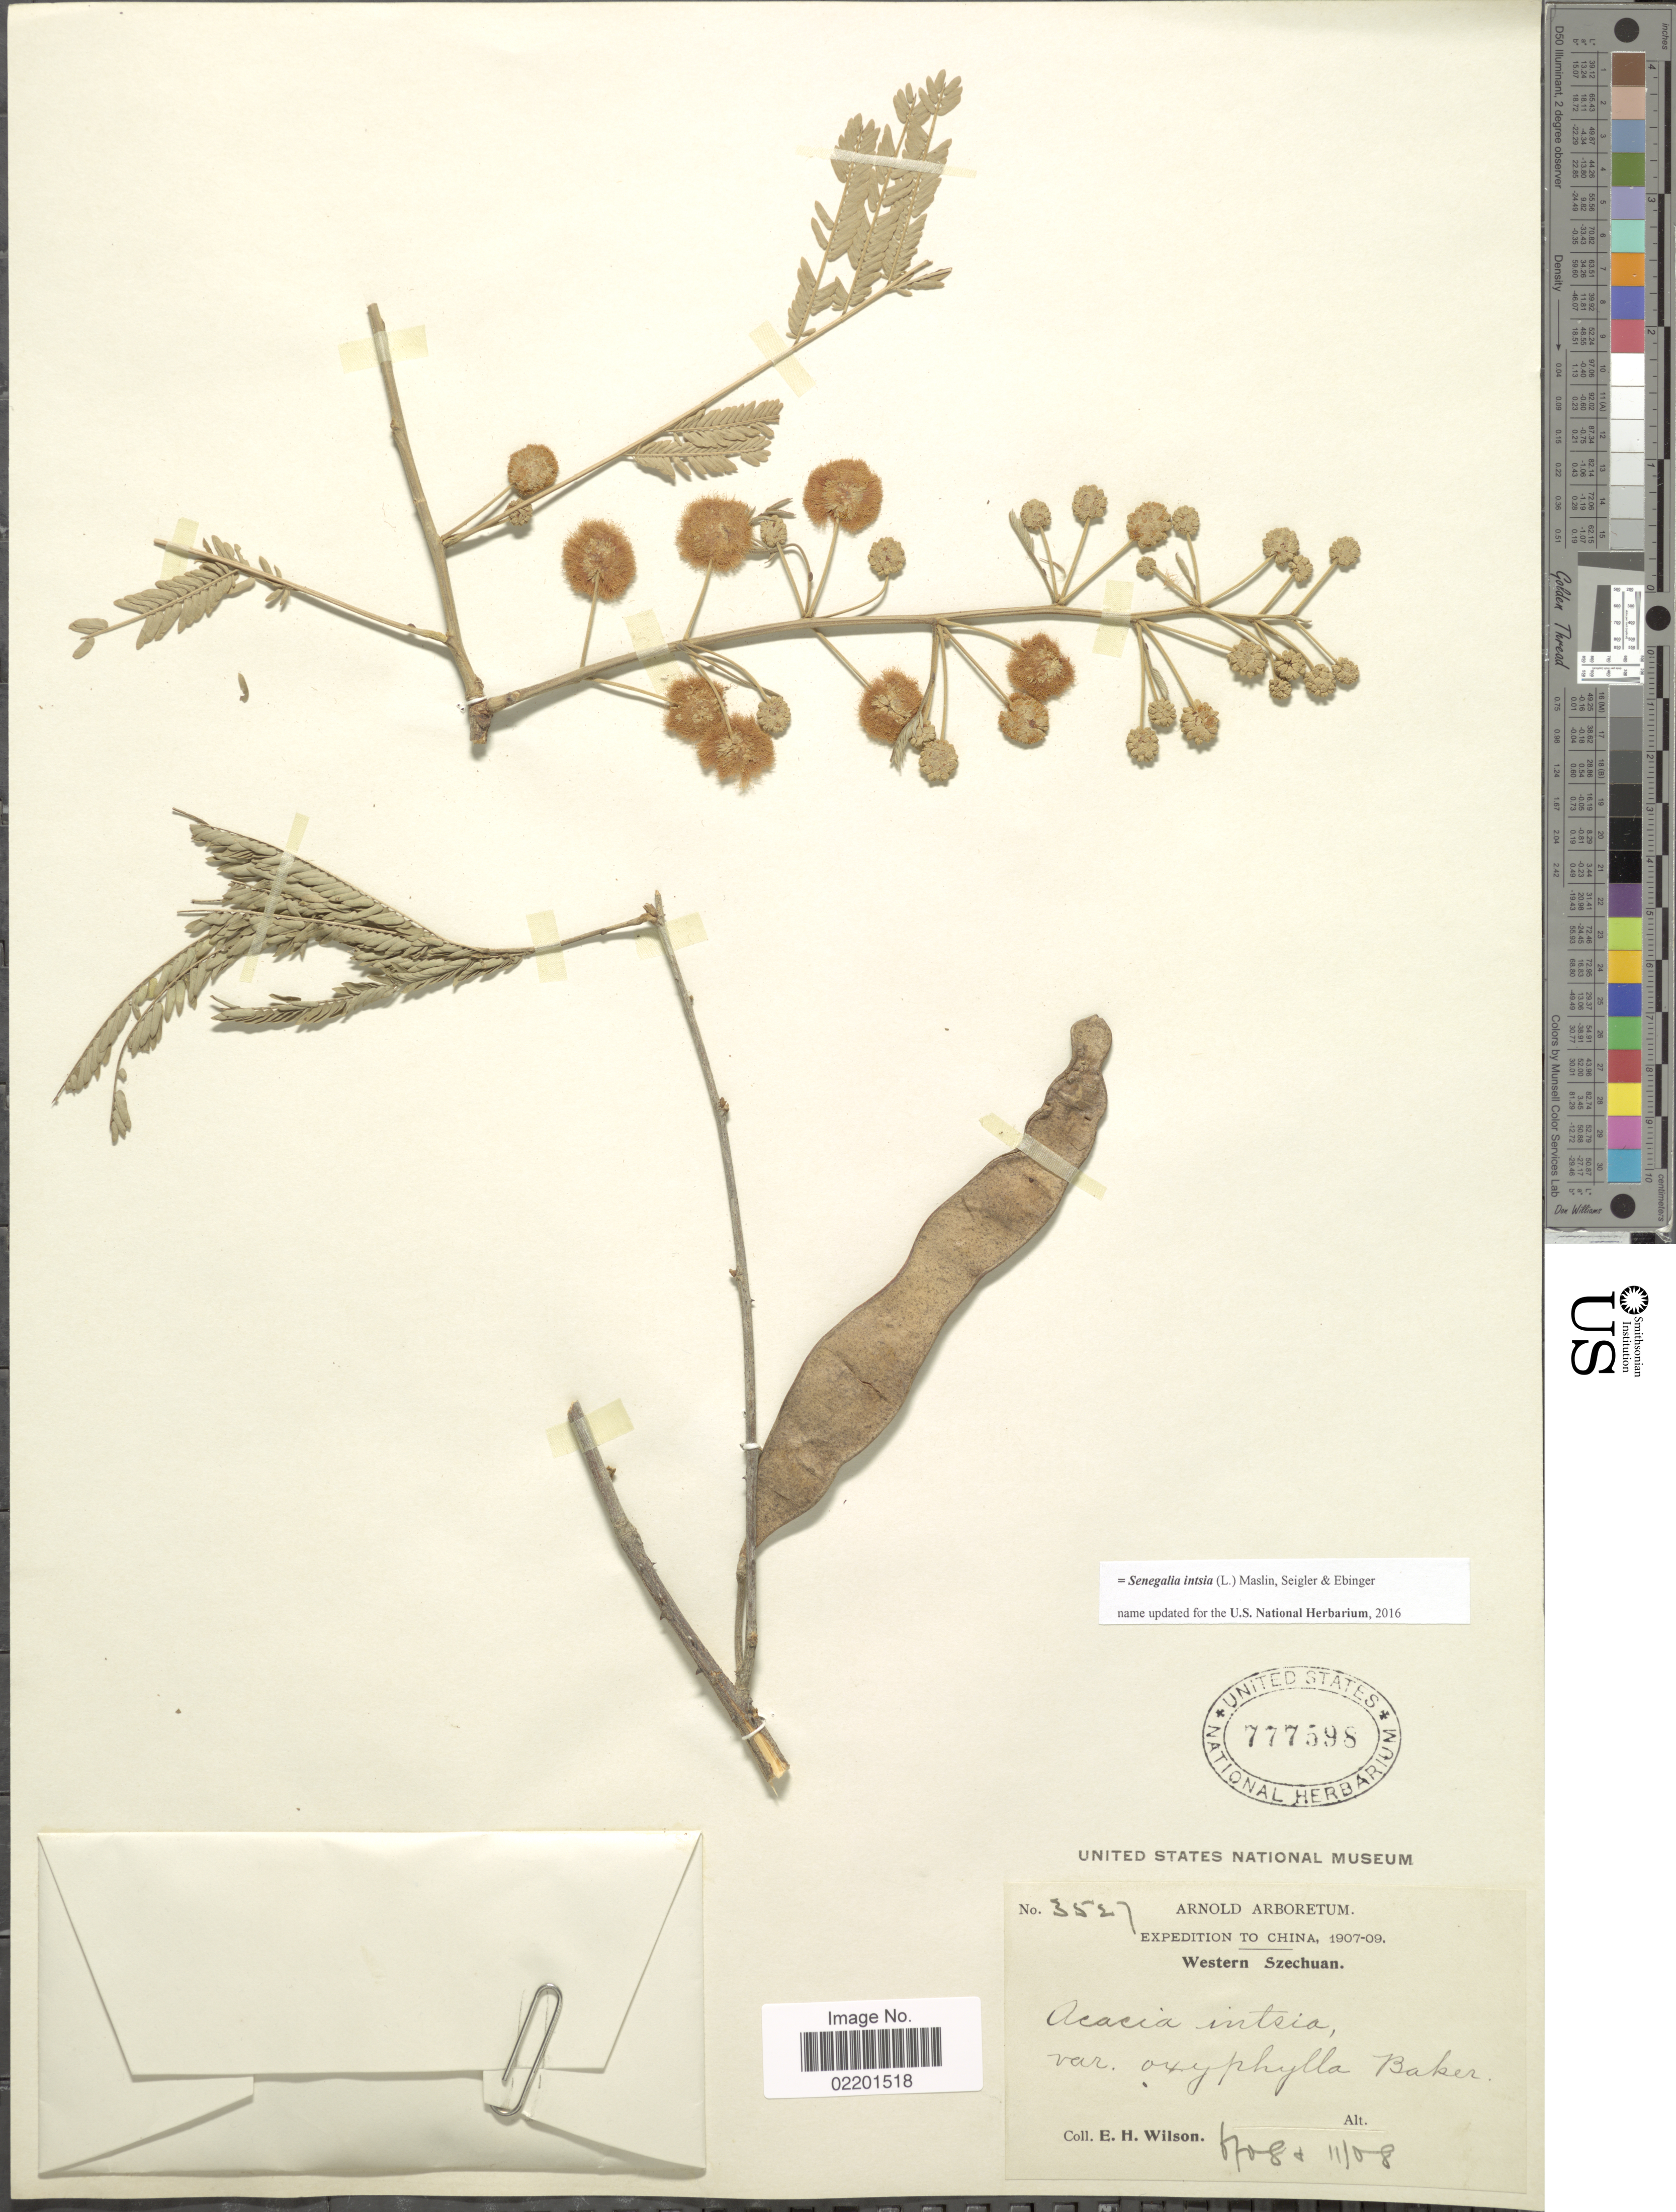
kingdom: Plantae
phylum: Tracheophyta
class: Magnoliopsida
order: Fabales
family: Fabaceae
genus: Senegalia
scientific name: Senegalia intsia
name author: (L.) Maslin et al.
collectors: E. Wilson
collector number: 3527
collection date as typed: Transcribed d/m/y: /11/08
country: China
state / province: Sichuan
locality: Western Szechuan.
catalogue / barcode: US 777598